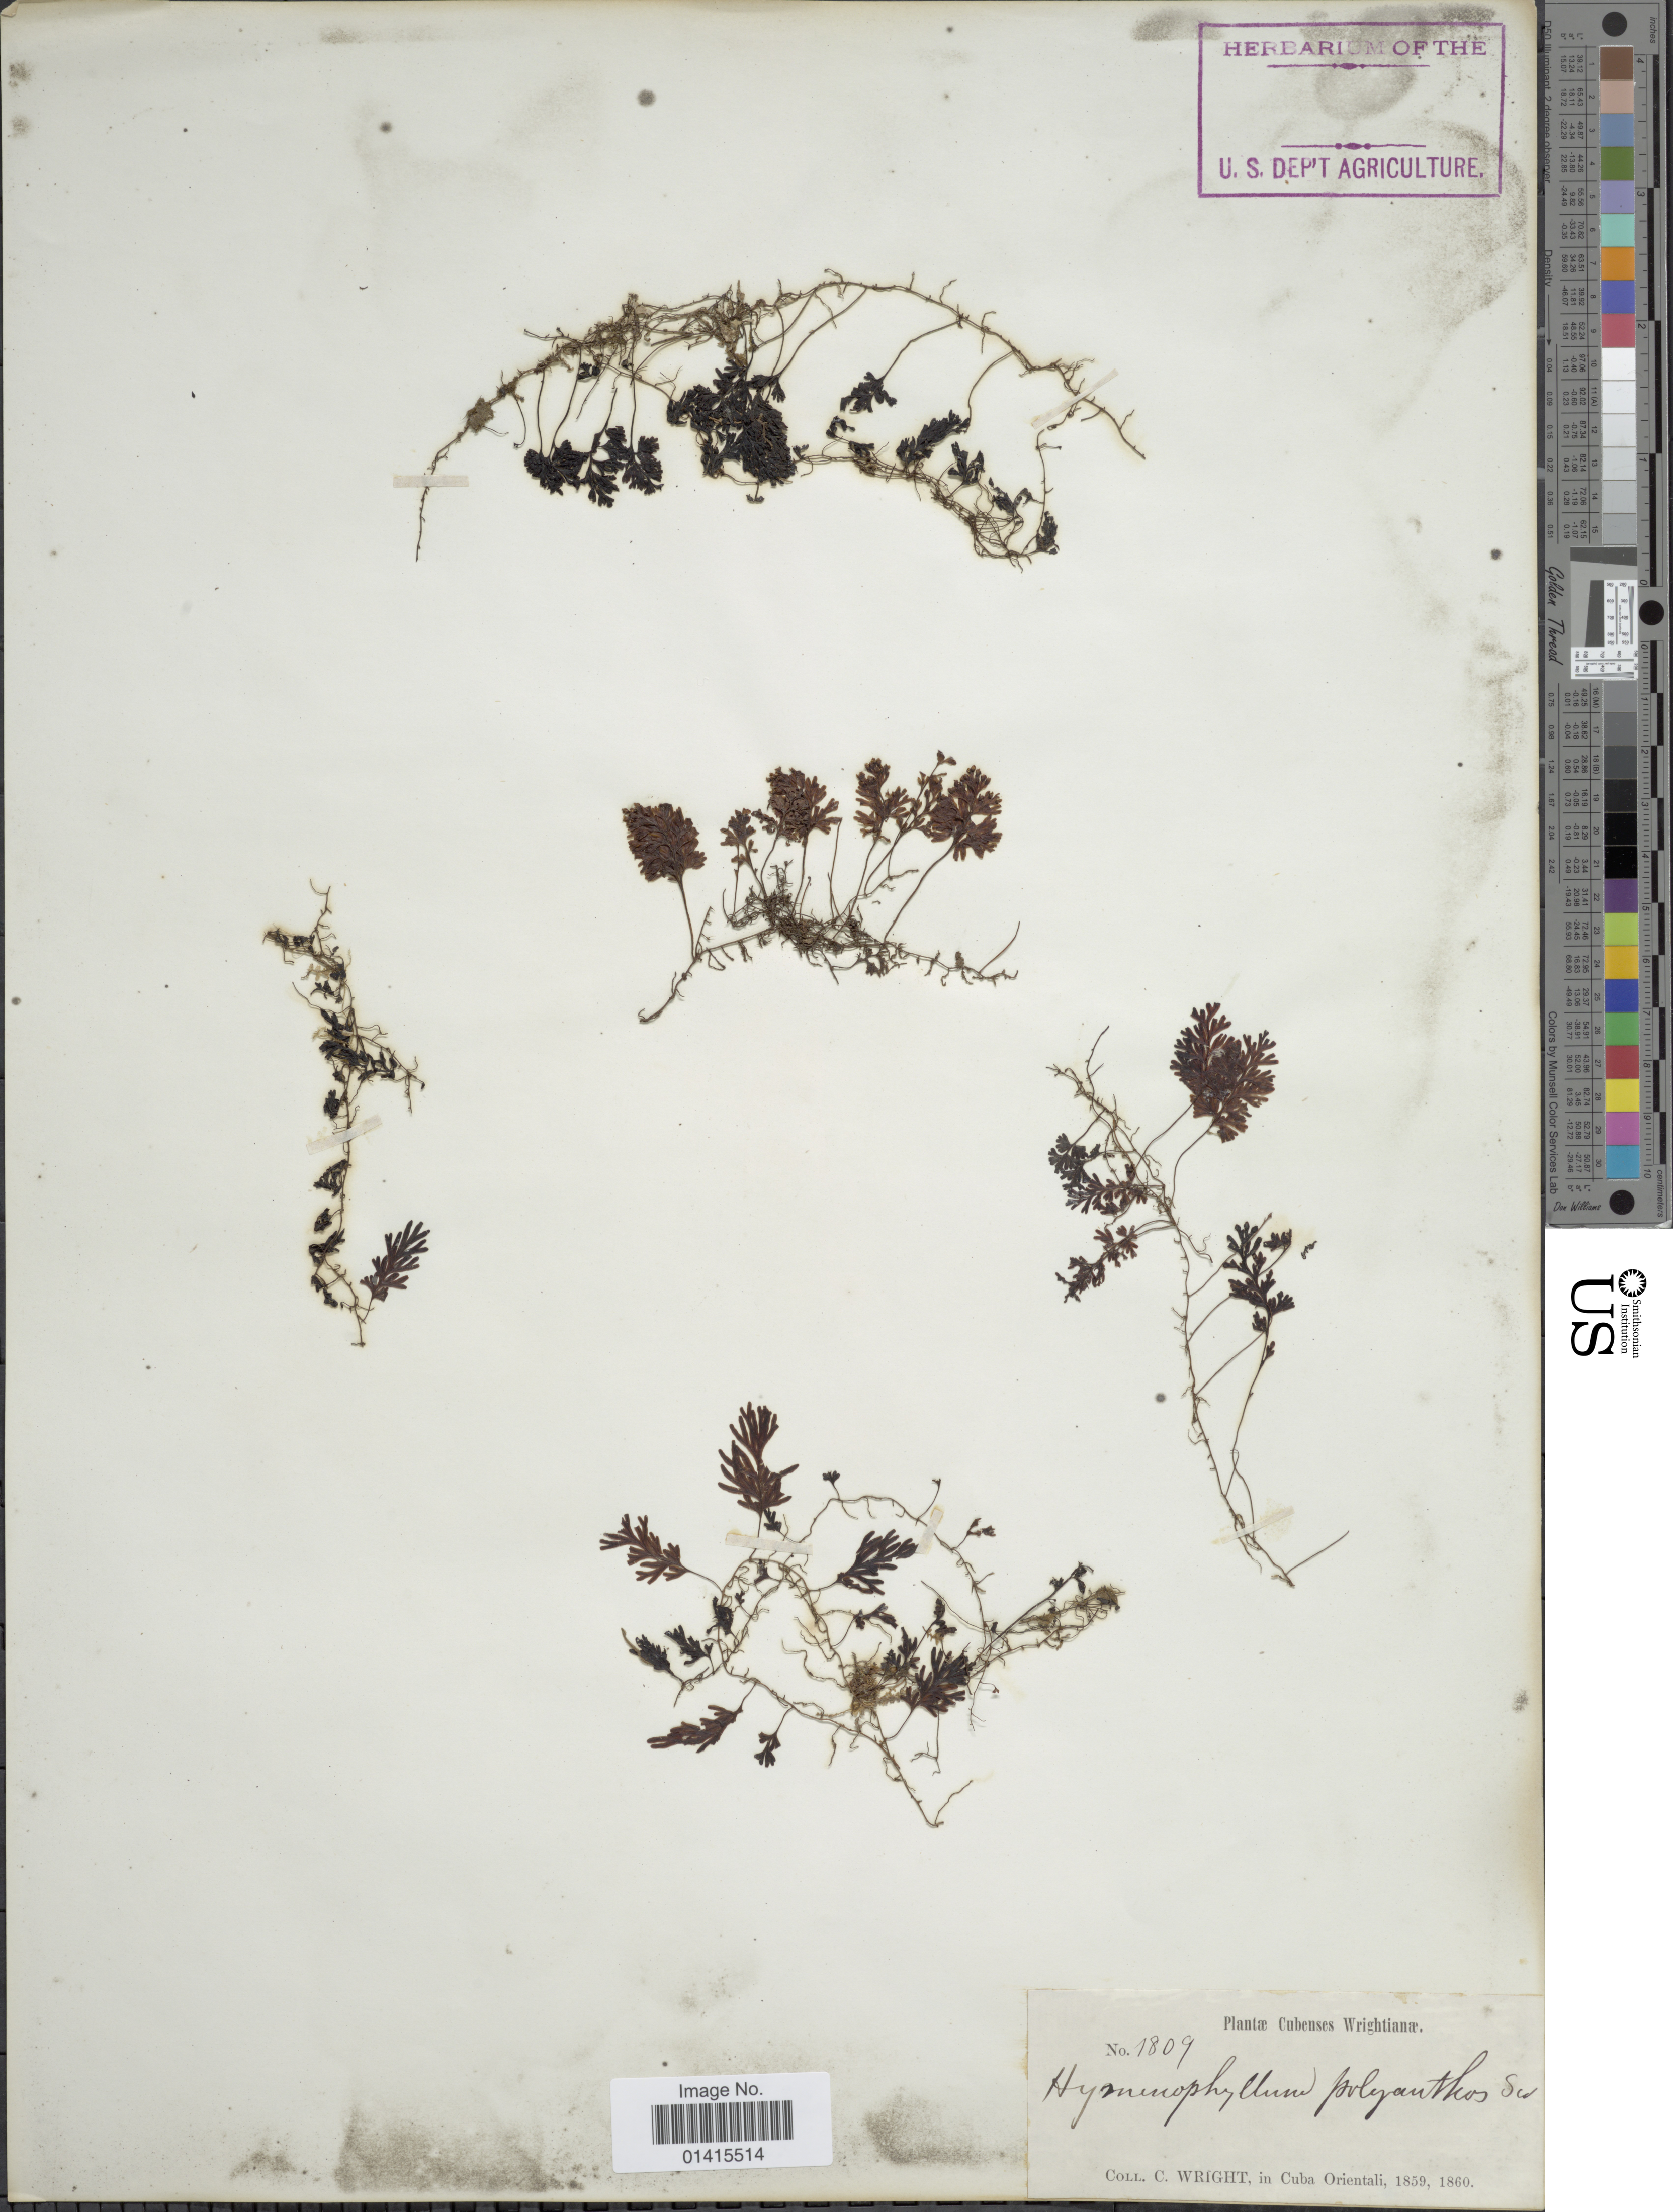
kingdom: Plantae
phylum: Tracheophyta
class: Polypodiopsida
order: Hymenophyllales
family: Hymenophyllaceae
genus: Hymenophyllum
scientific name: Hymenophyllum polyanthos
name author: (Sw.) Sw.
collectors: C. Wright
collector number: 1809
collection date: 1859/1860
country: Cuba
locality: Cuba orientali